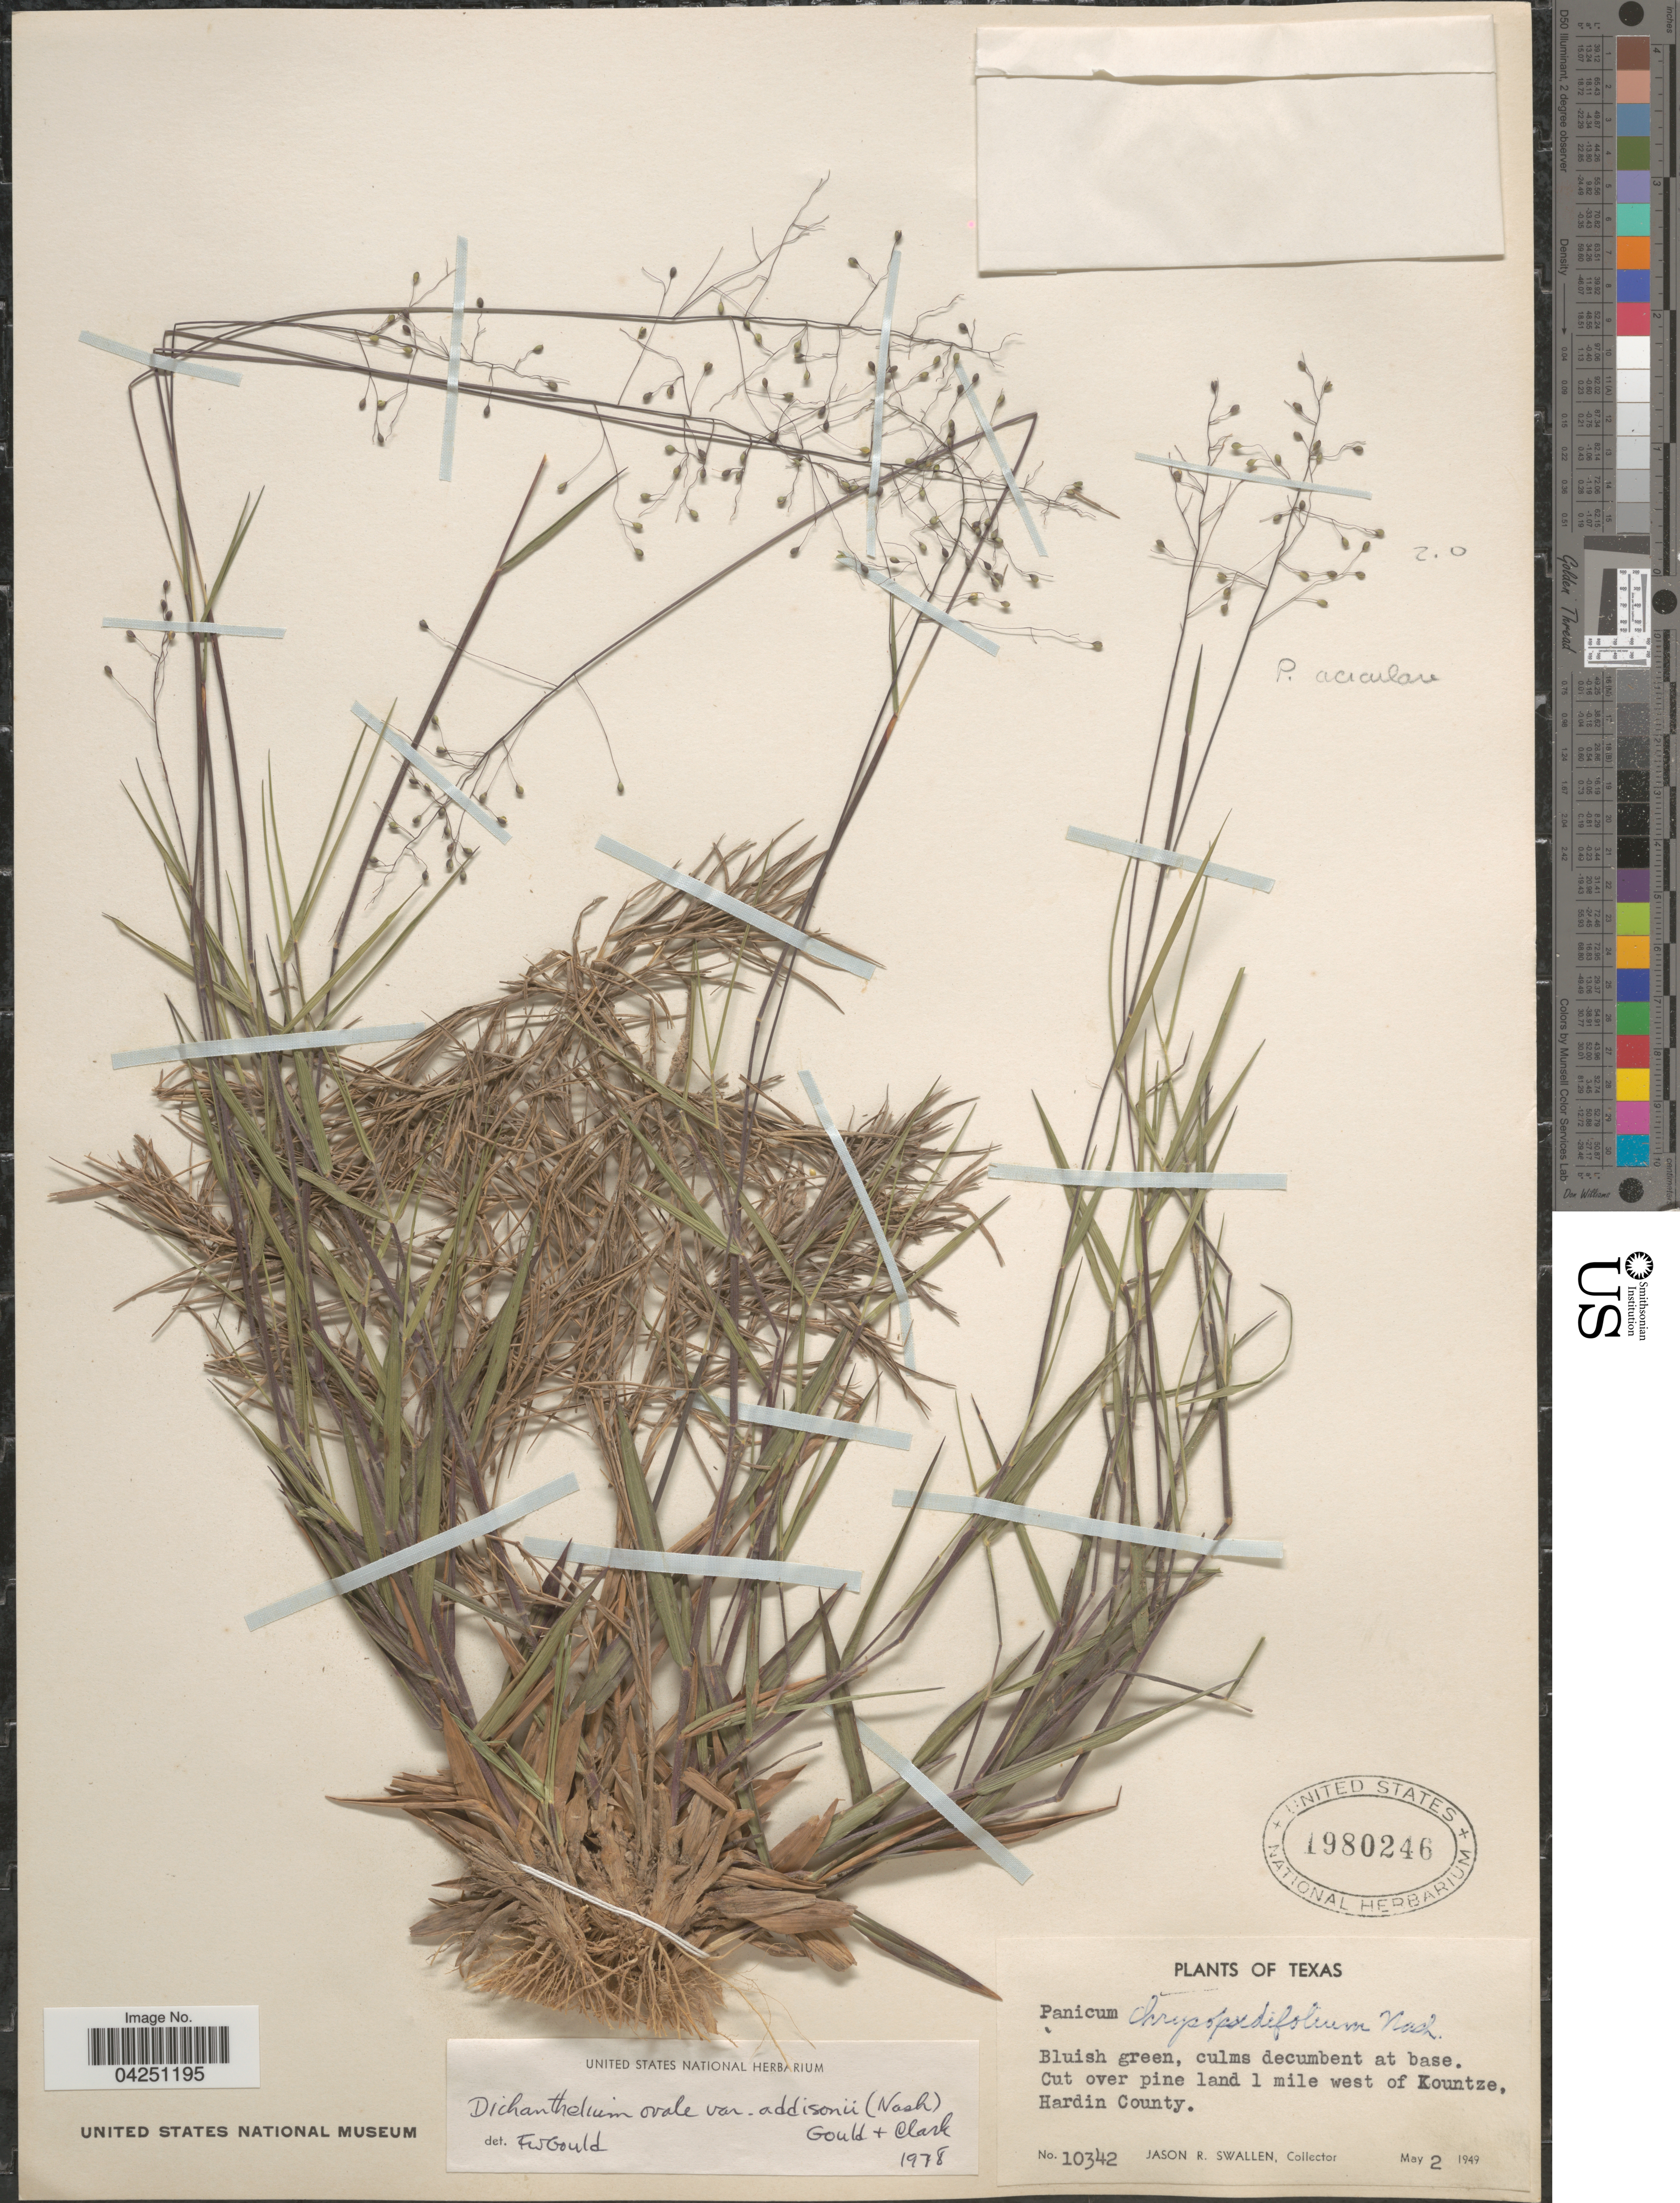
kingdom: Plantae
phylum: Tracheophyta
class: Liliopsida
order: Poales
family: Poaceae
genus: Dichanthelium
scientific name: Dichanthelium acuminatum var. acuminatum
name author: (Sw.) Gould & C.A. Clark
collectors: J. R. Swallen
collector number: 10342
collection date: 1949-05-02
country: United States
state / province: Texas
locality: Cut over pine land 1 mile west of Kountze, Hardin County.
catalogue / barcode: US 1980246